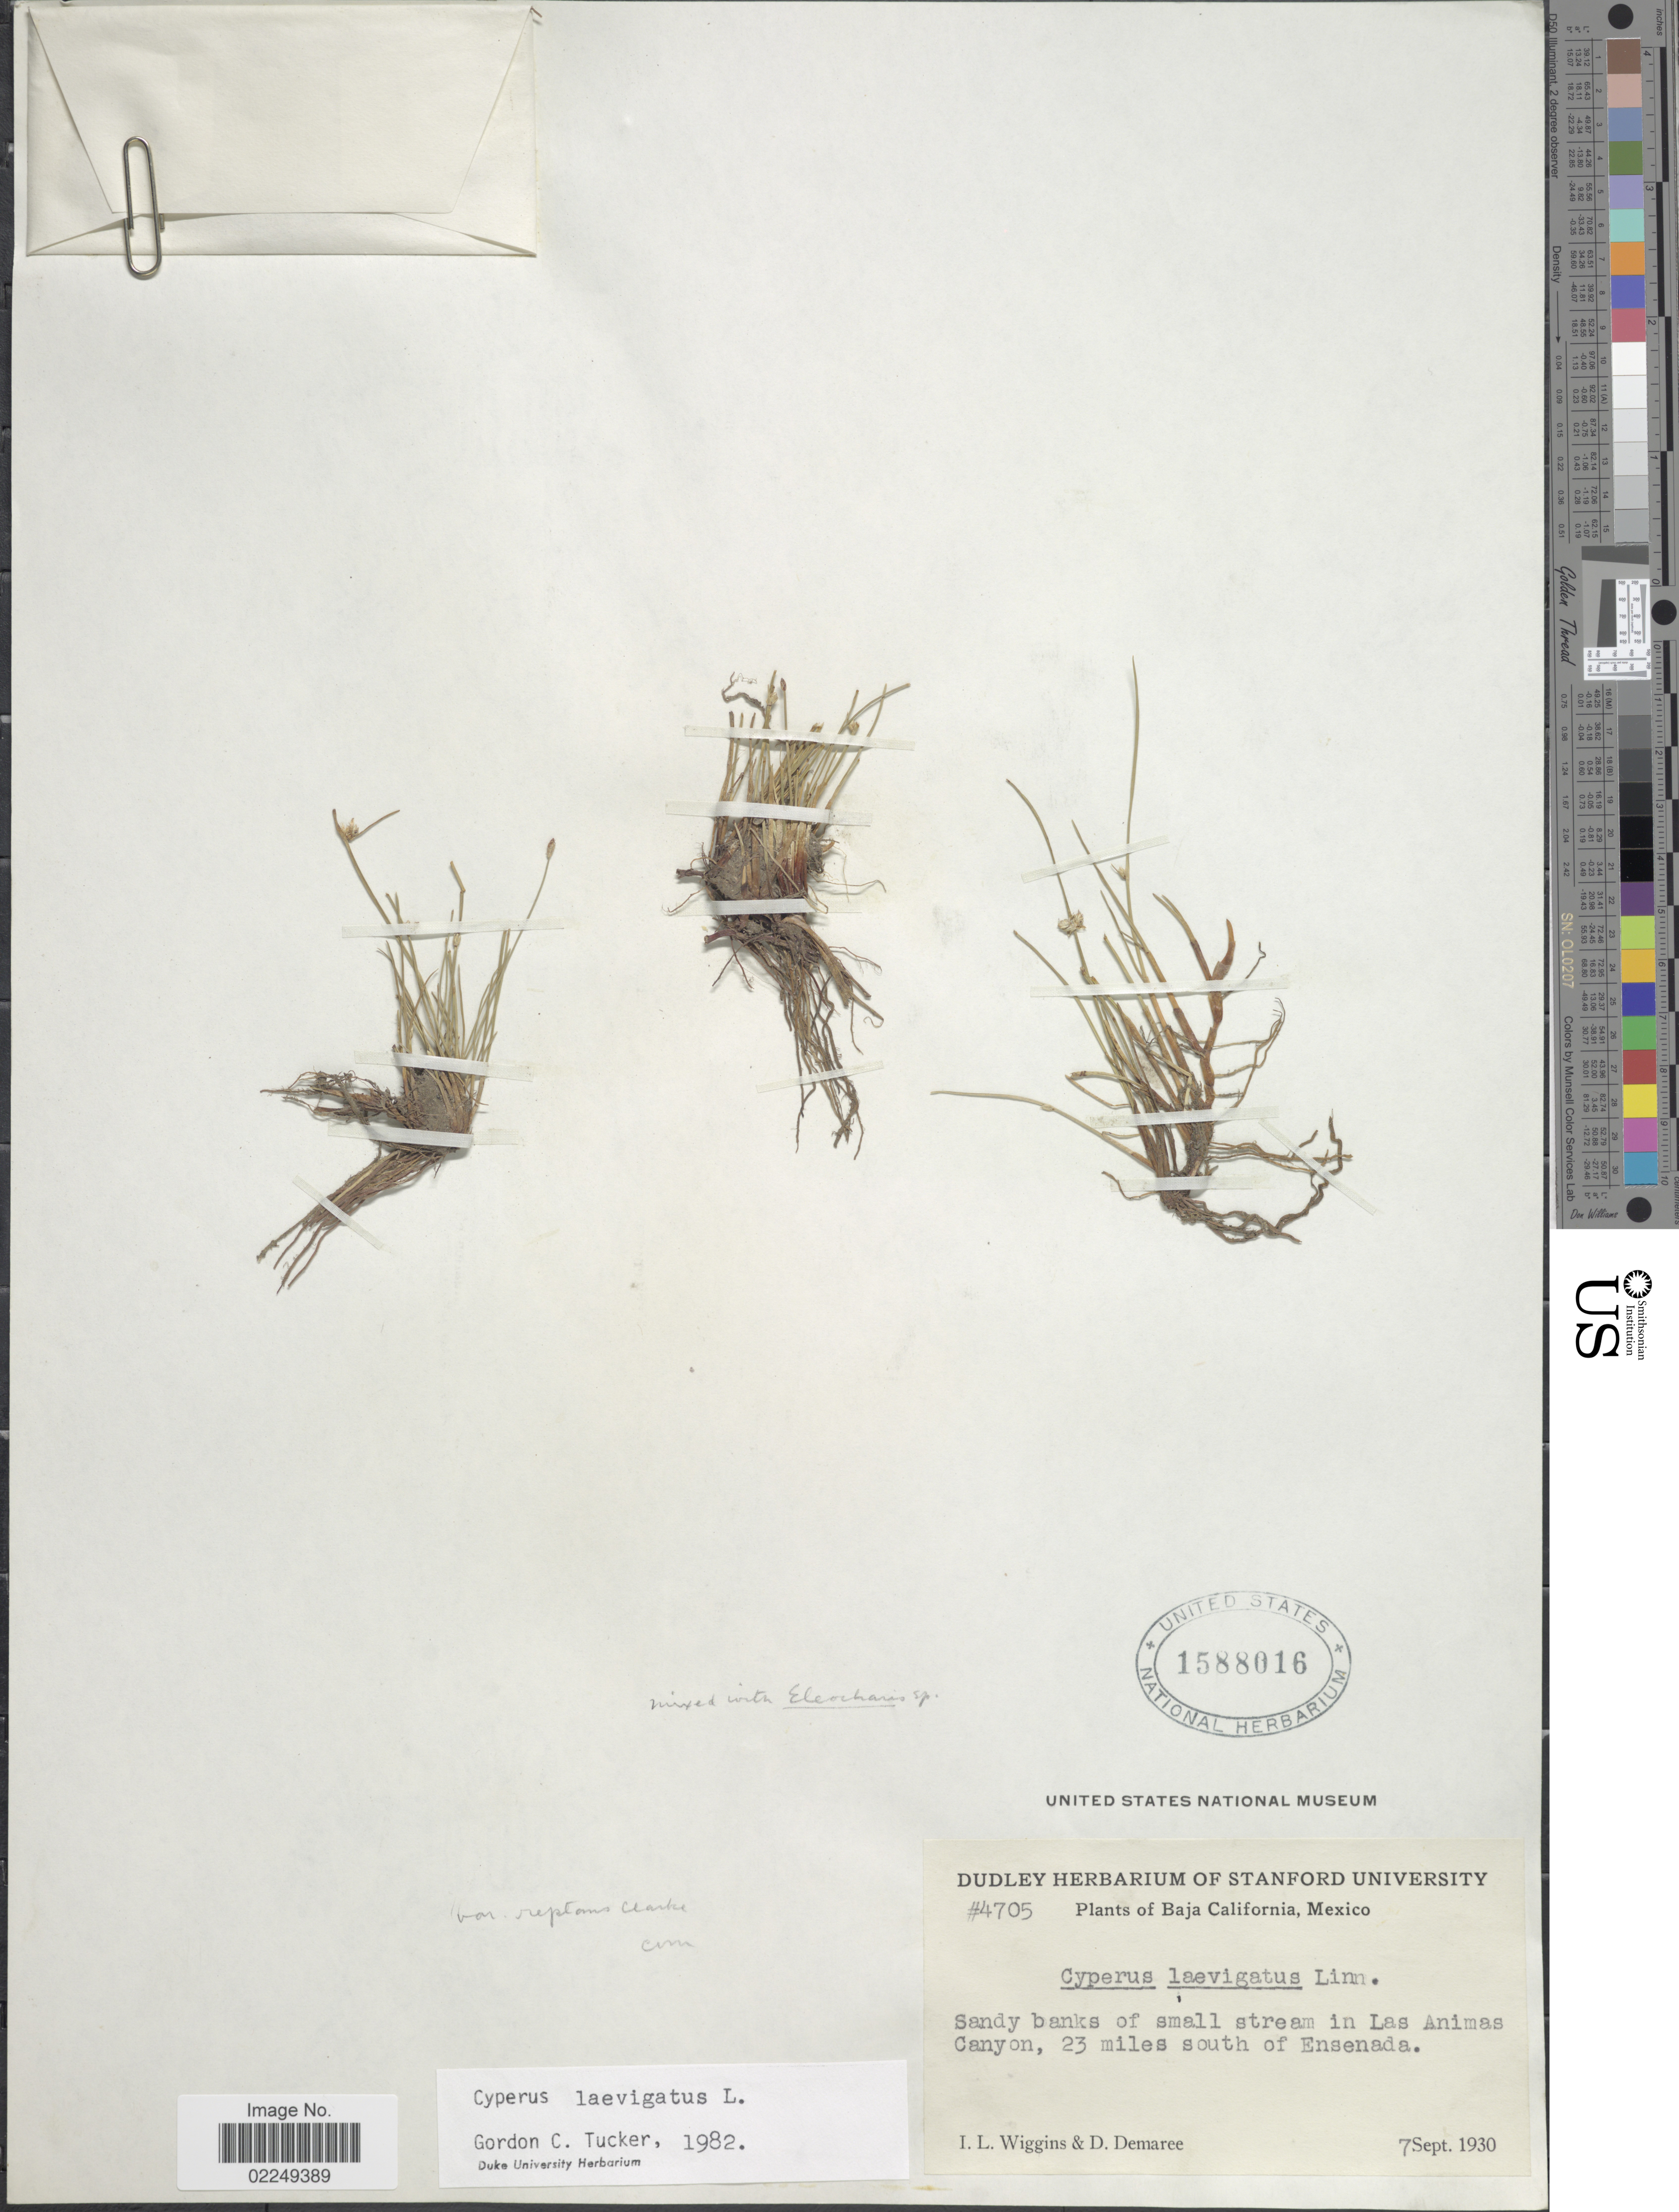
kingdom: Plantae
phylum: Tracheophyta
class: Liliopsida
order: Poales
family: Cyperaceae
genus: Cyperus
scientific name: Cyperus laevigatus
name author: L.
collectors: I. L. Wiggins & D. Demaree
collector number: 4705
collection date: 1930-09-07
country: Mexico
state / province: Baja California Norte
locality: In Las Animas Canyon, 23 miles south of Ensenada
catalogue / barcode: US 1588016